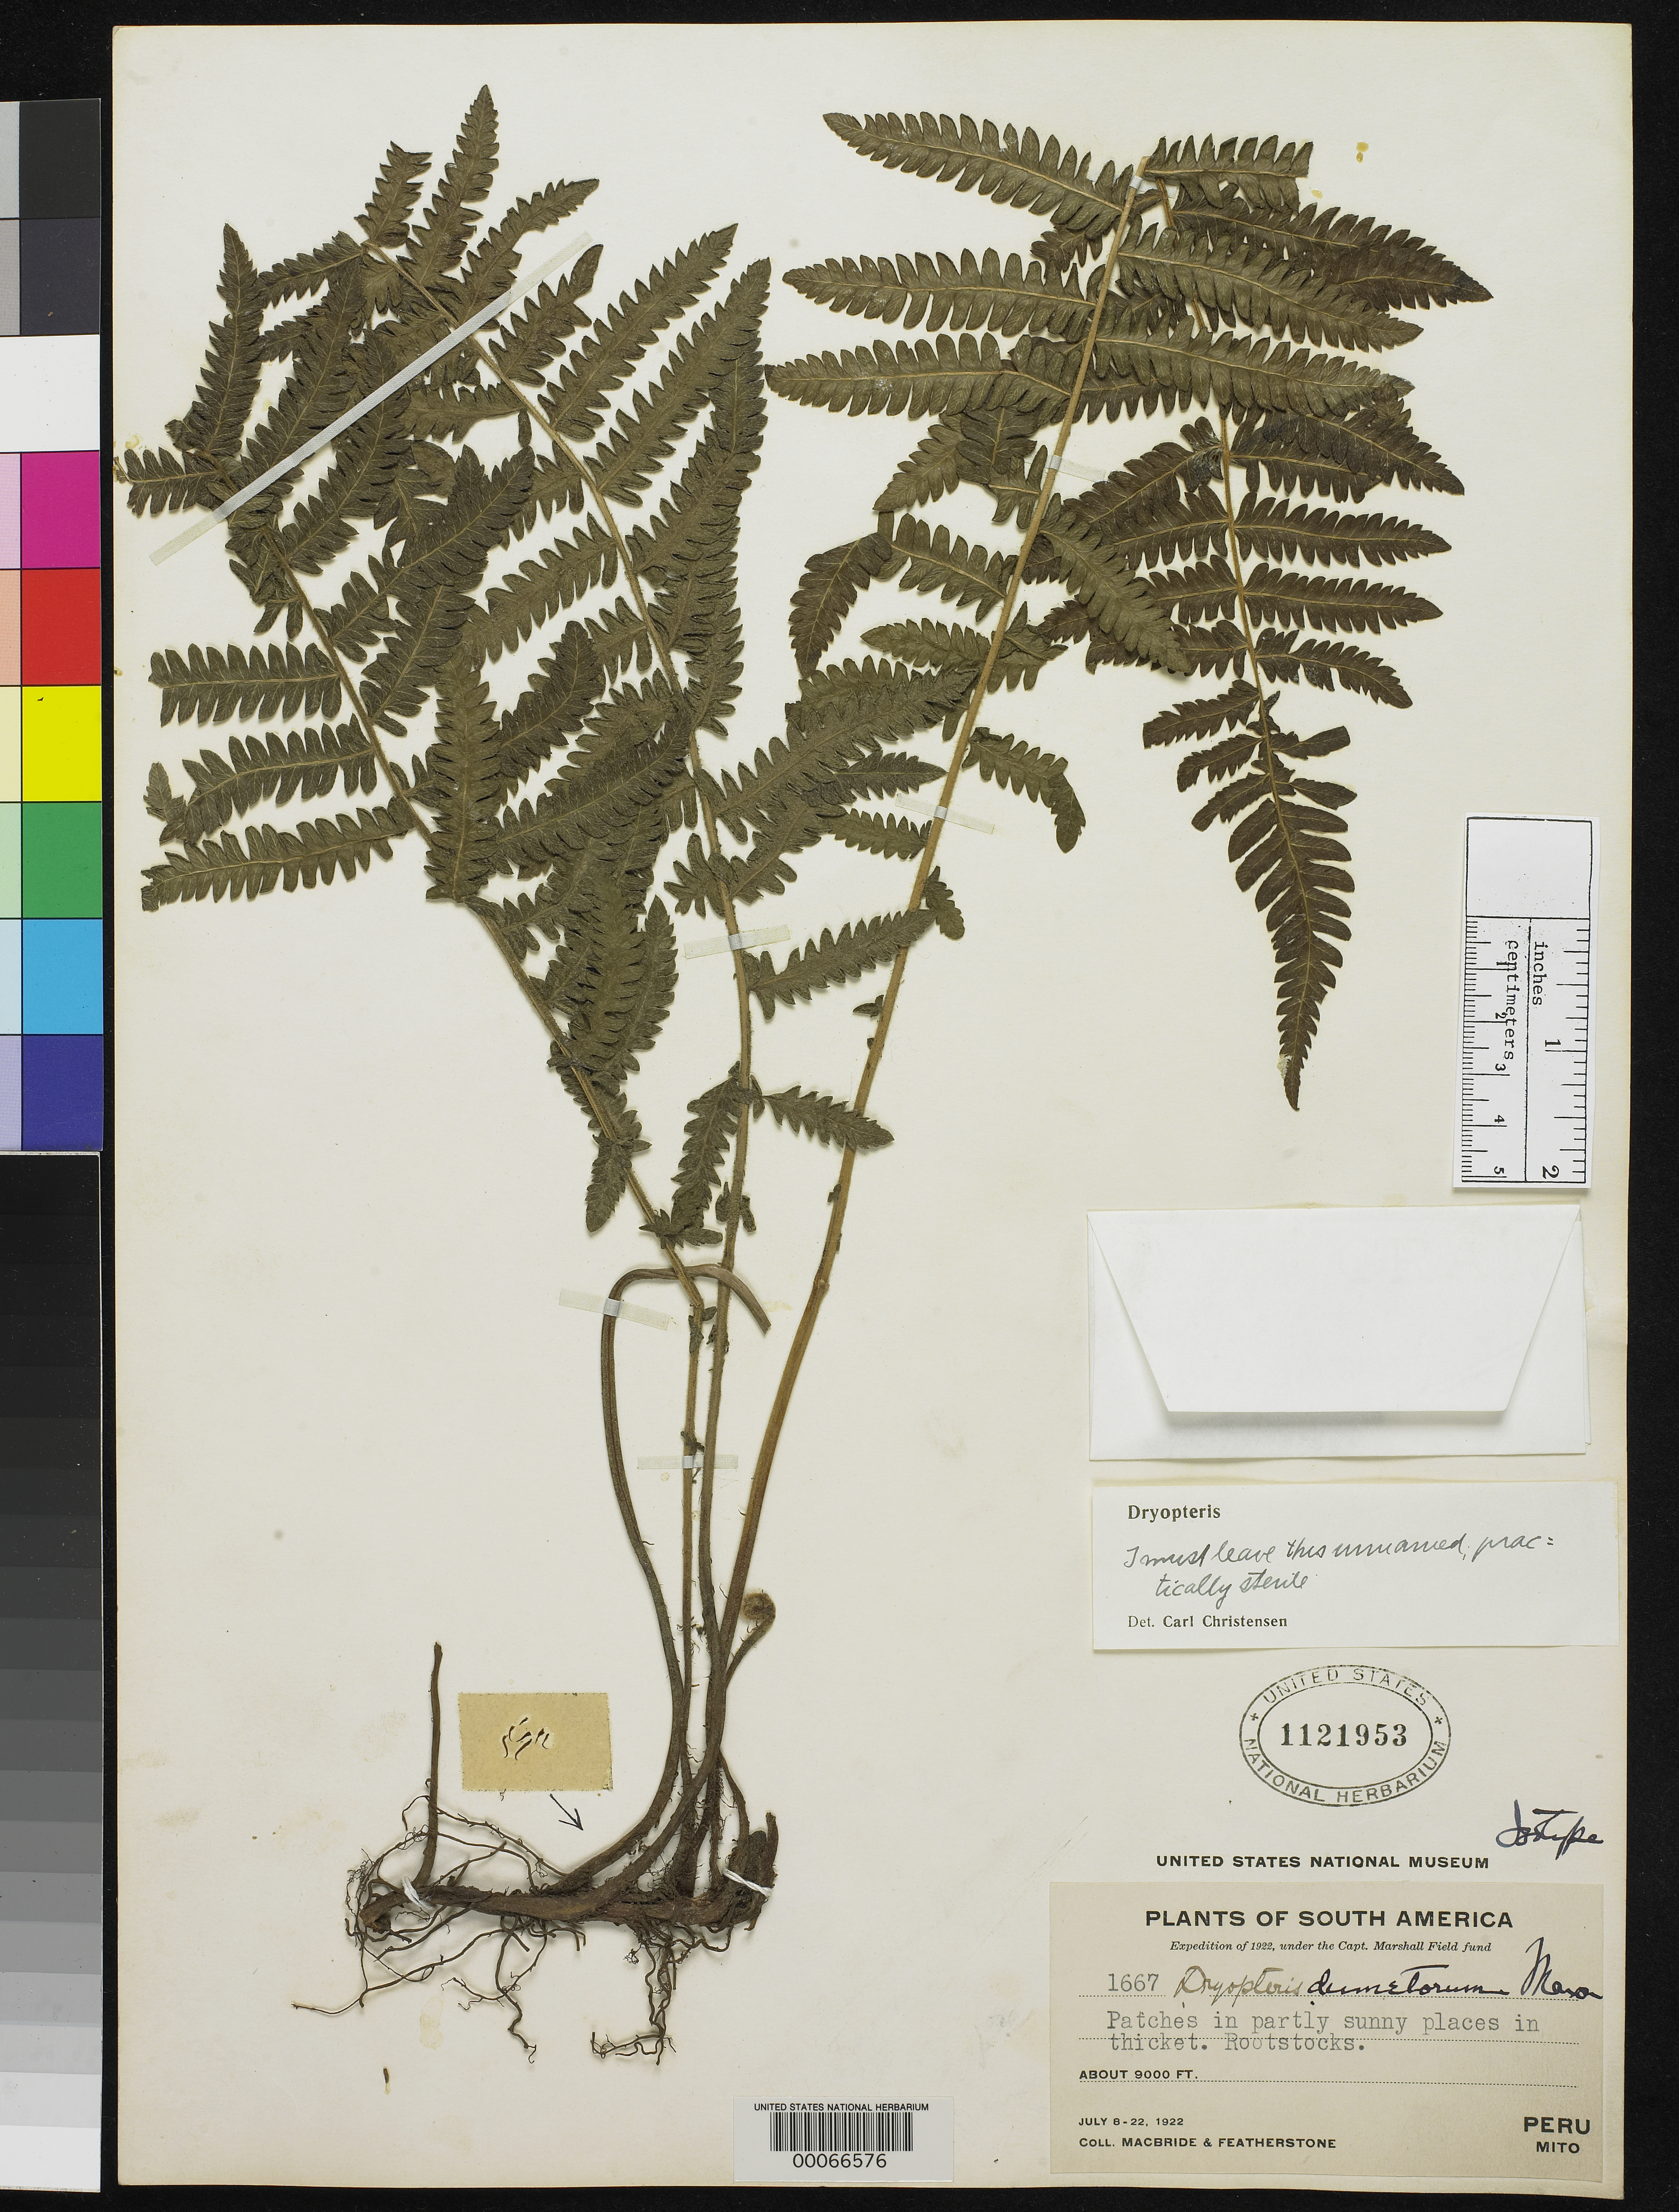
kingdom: Plantae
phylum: Tracheophyta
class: Polypodiopsida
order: Polypodiales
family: Dryopteridaceae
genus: Dryopteris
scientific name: Dryopteris dumetorum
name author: Maxon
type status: Isotype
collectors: J. F. Macbride & W. Featherstone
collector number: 1667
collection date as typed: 06 Jul 1922 to 22 Jul 1922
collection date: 1922-07-06/1922-07-22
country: Peru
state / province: Huánuco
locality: Mito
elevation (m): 2743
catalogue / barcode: US 1121953